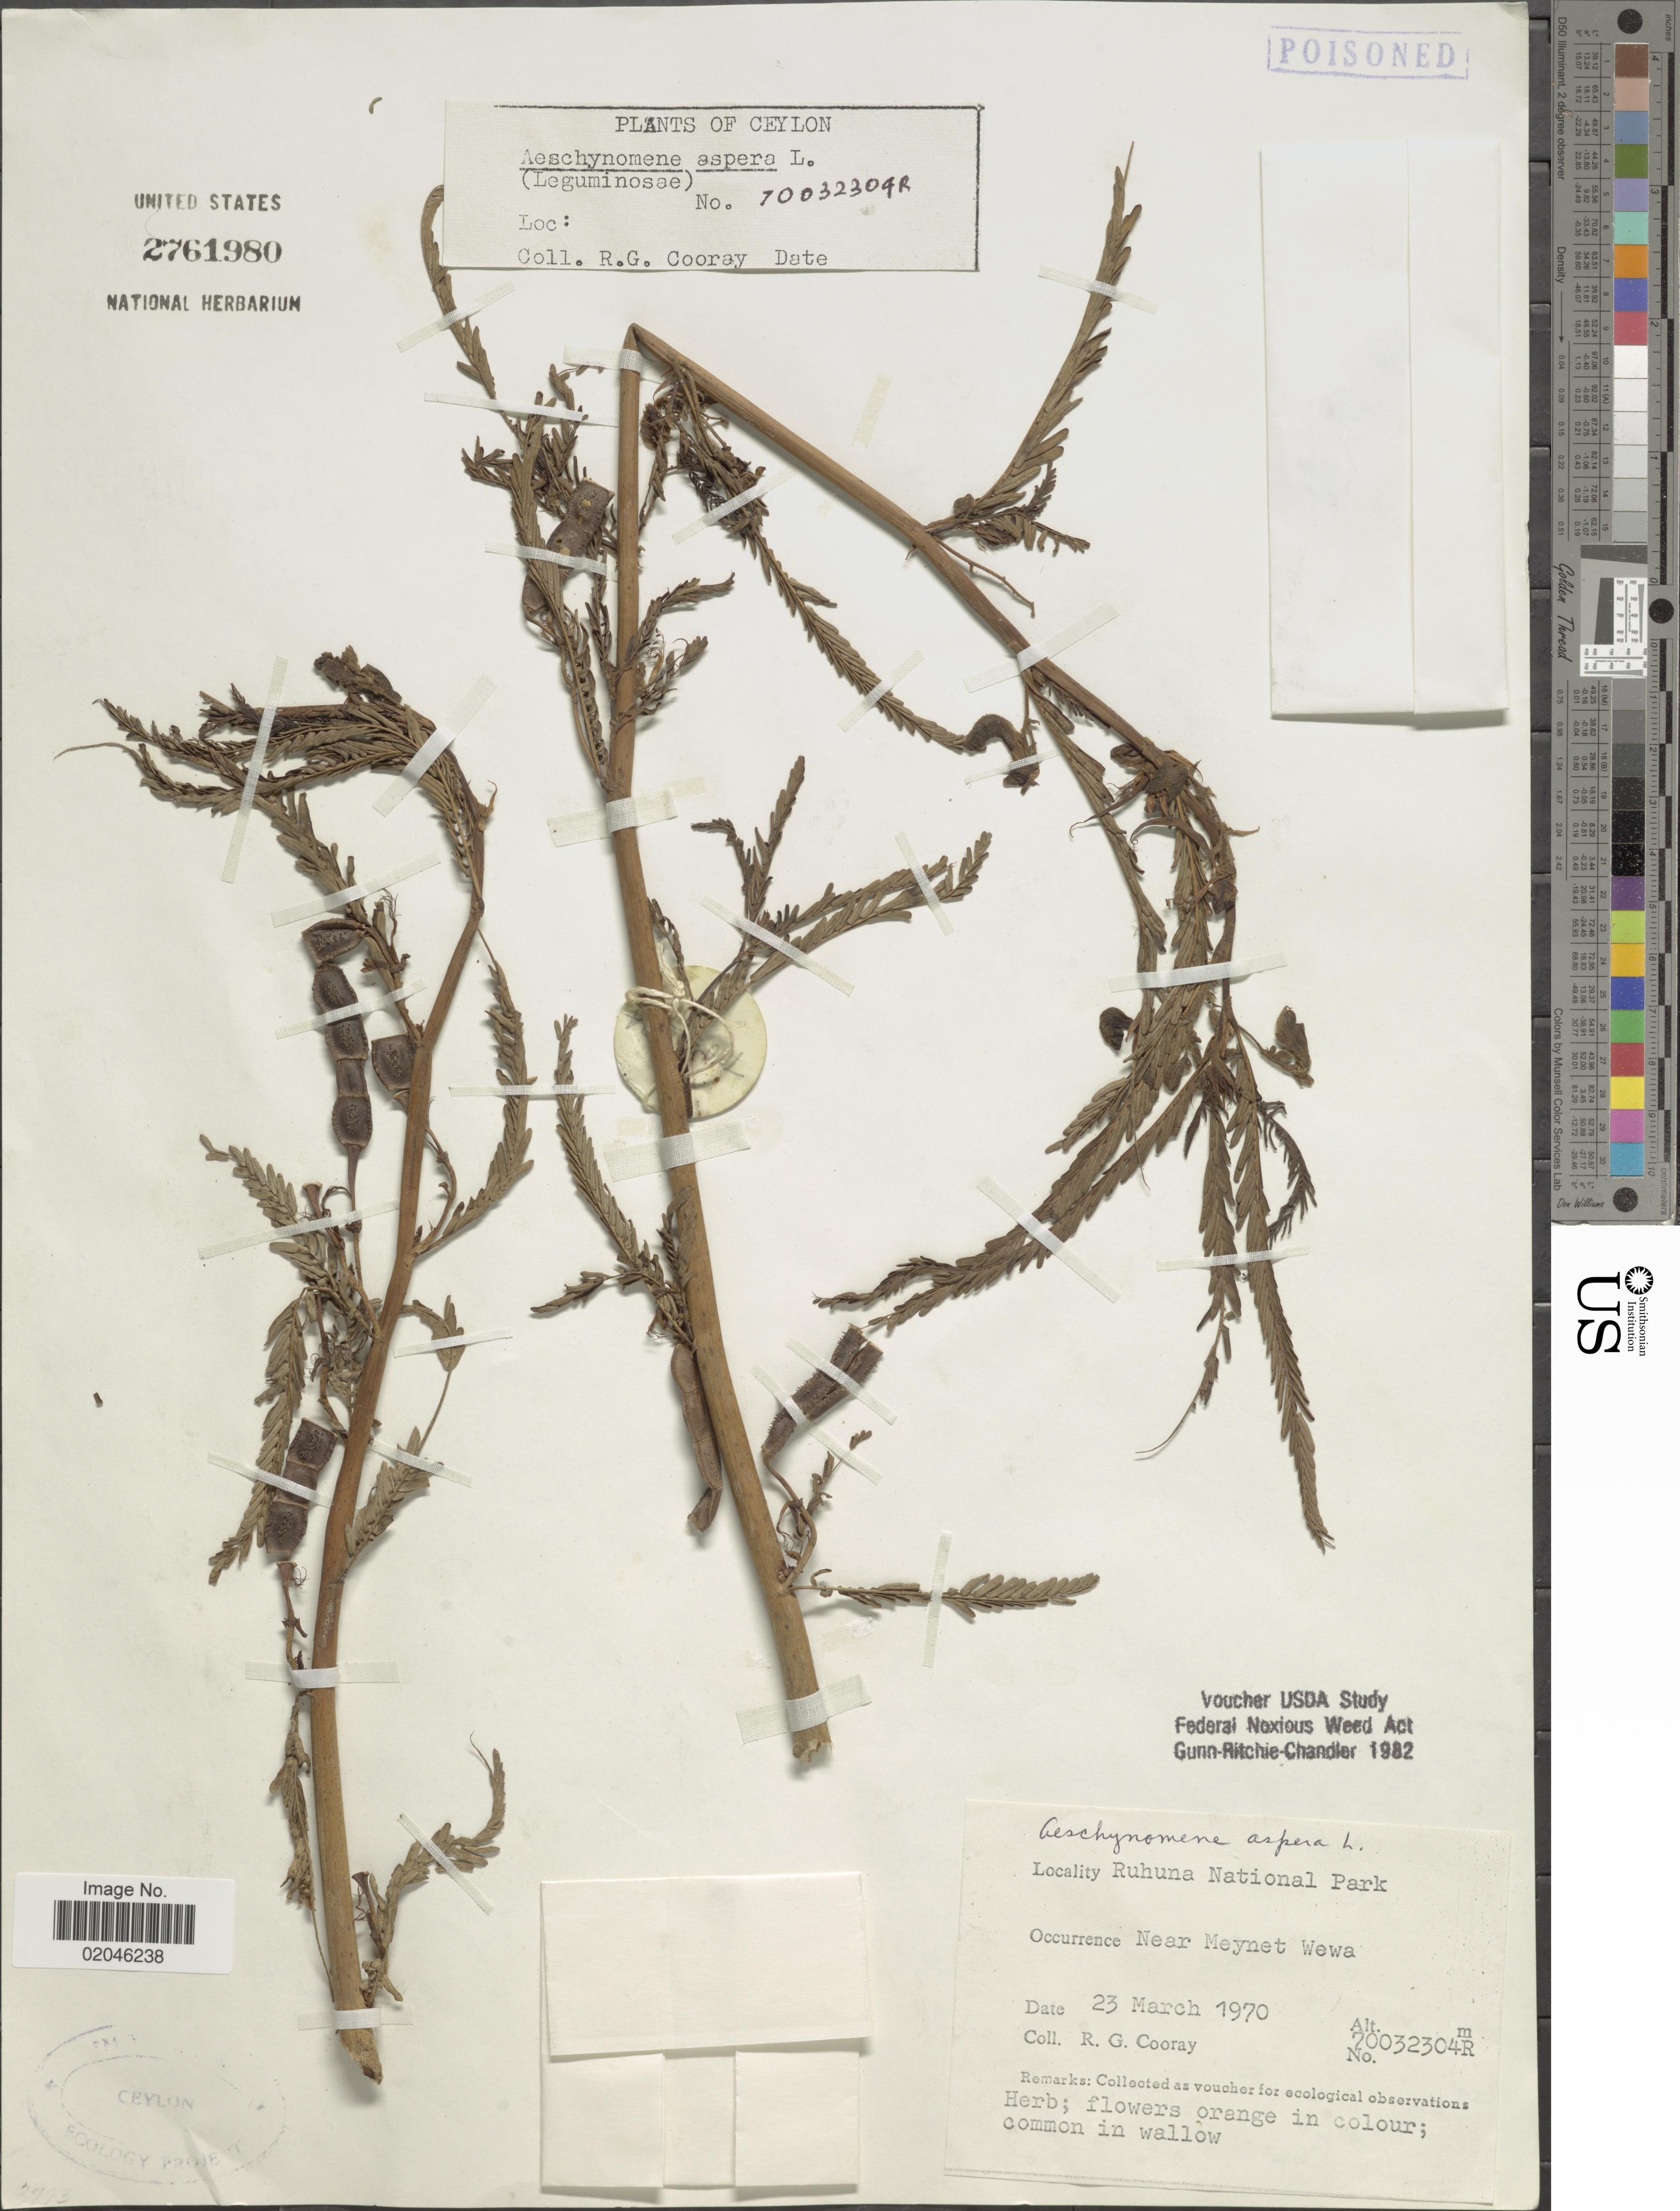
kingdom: Plantae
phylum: Tracheophyta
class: Magnoliopsida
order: Fabales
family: Fabaceae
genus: Aeschynomene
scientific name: Aeschynomene aspera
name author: L.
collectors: R. Cooray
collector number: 70032304R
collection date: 1970-03-23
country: Sri Lanka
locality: Ruhuna National Park, near Meynet Wewa.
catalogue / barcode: US 2761980